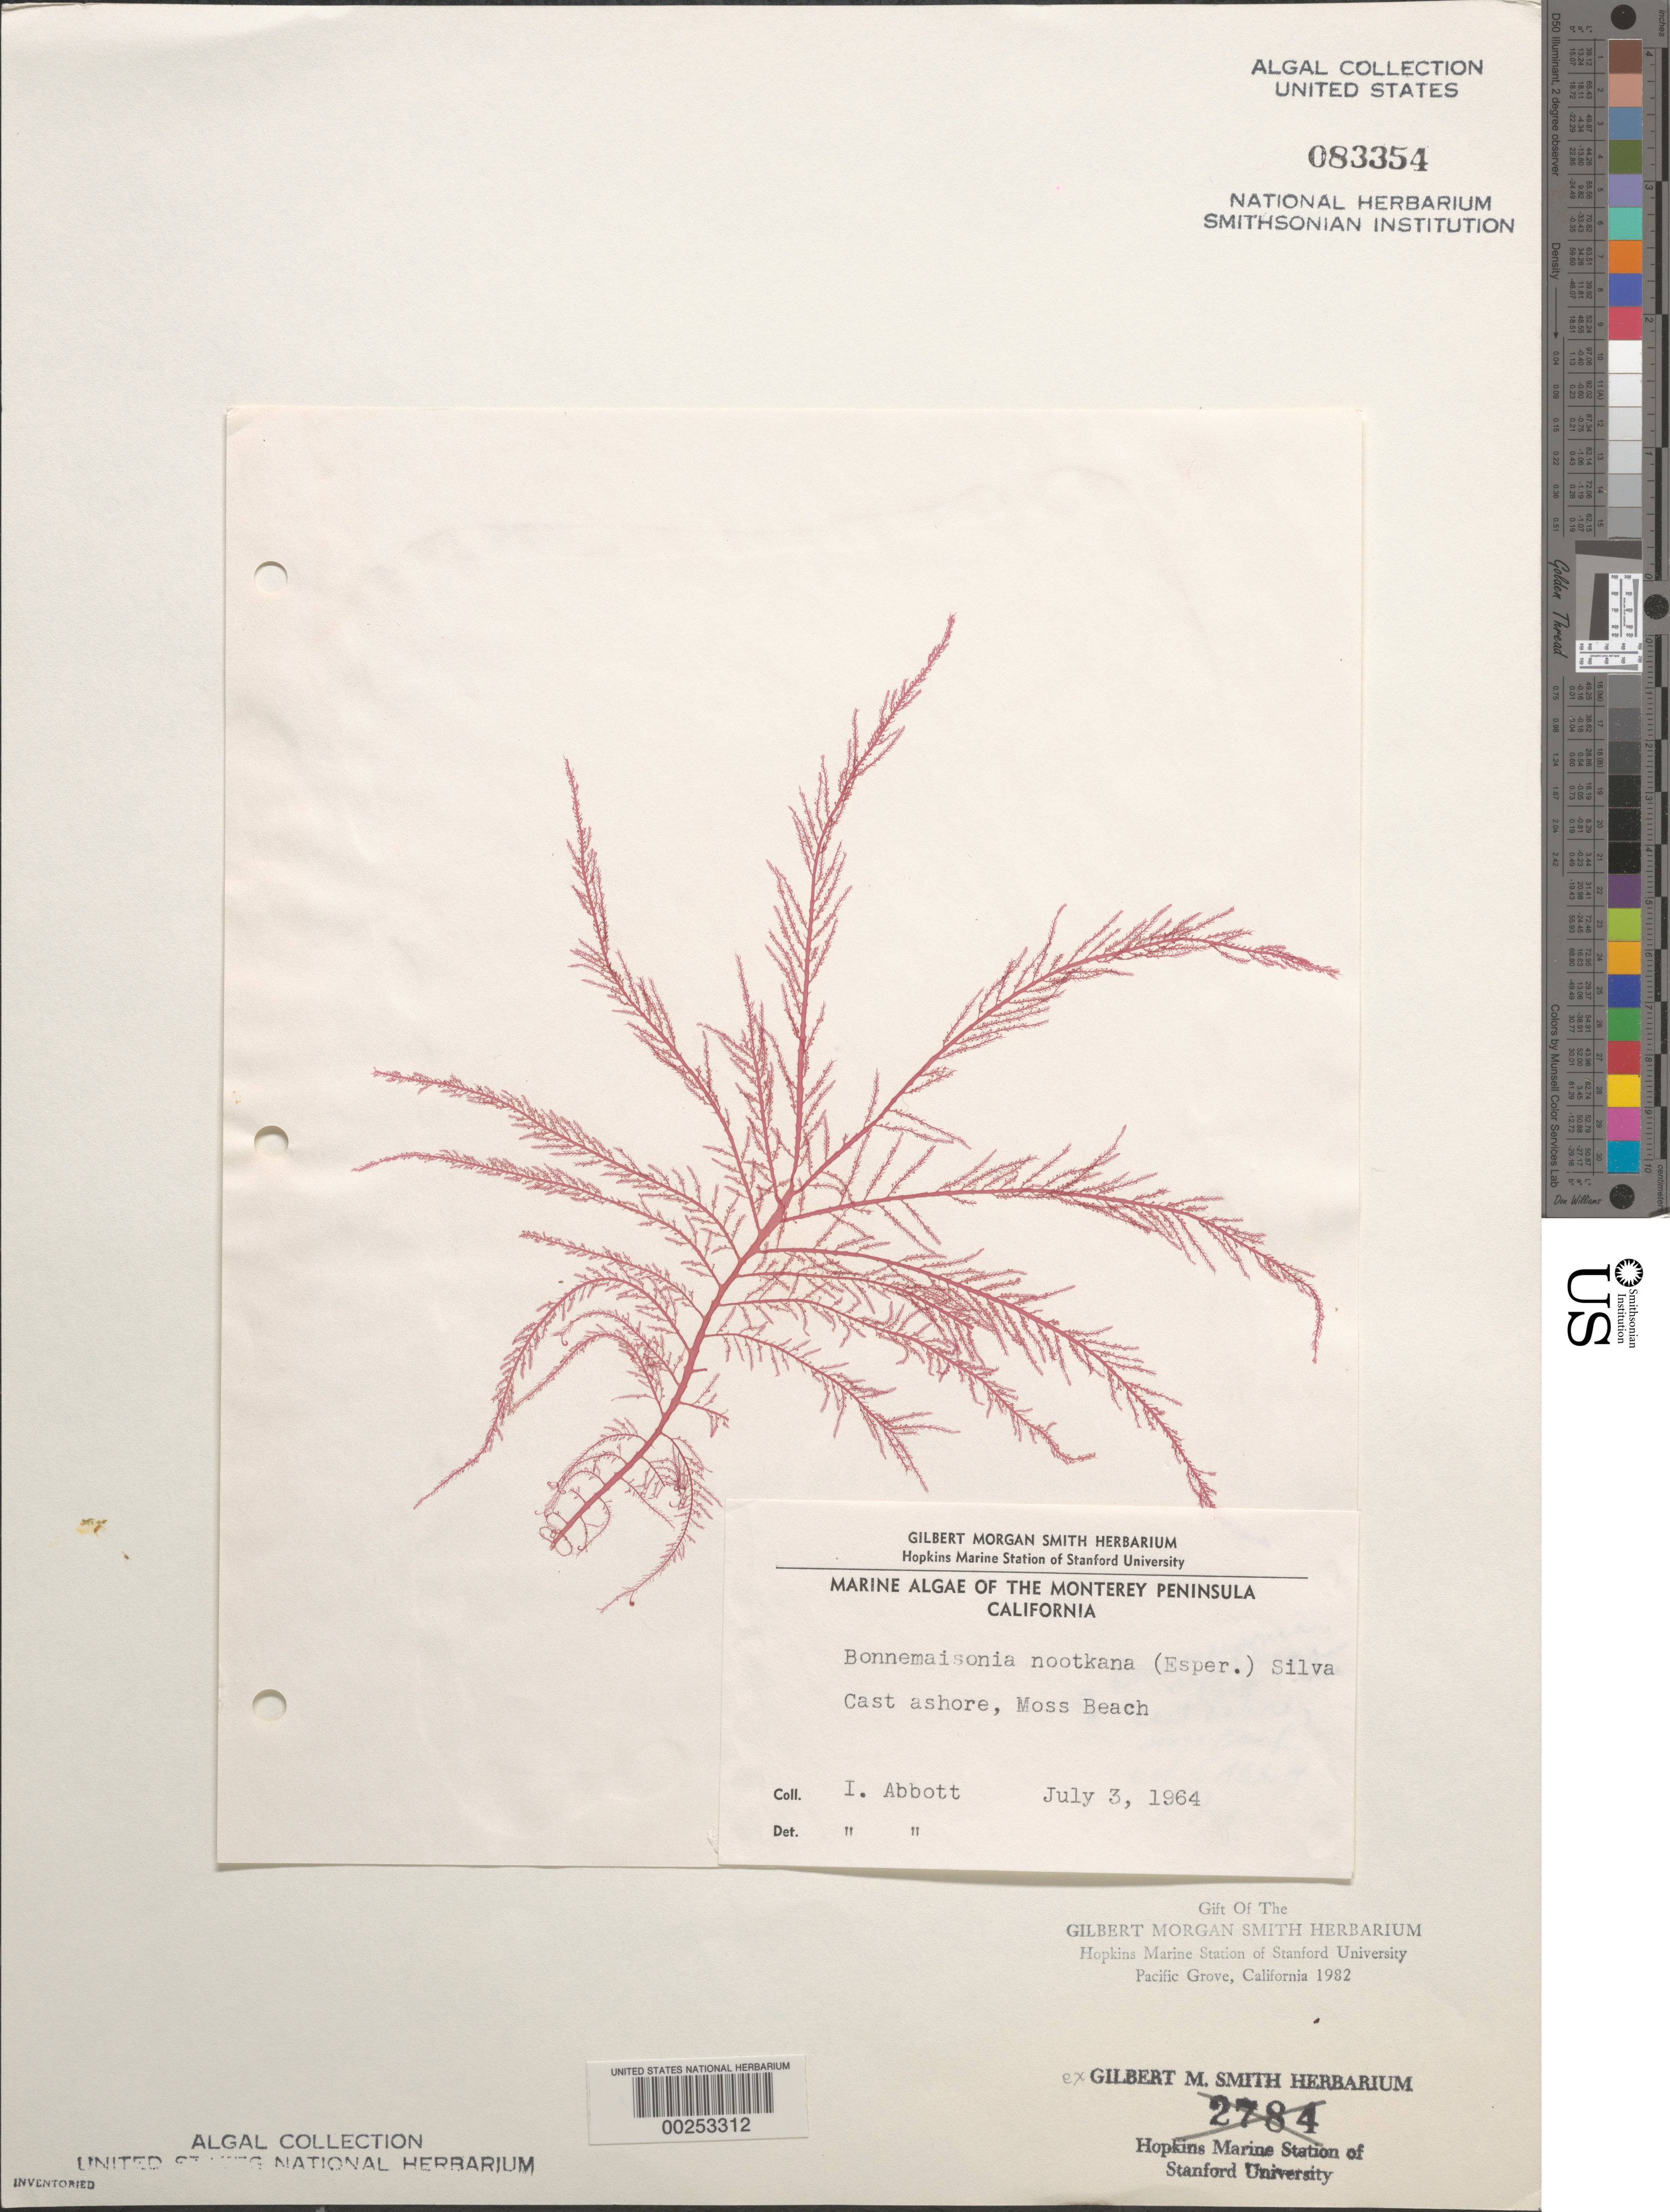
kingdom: Plantae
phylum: Rhodophyta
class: Florideophyceae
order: Bonnemaisoniales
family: Bonnemaisoniaceae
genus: Bonnemaisonia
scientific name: Bonnemaisonia nootkana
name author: (Esper) P.C. Silva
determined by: Abbott, Isabella A.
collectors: I. A. Abbott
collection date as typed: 03 Jul 1964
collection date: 1964-07-03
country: United States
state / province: California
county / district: Monterey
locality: Moss Beach, Monterey Peninsula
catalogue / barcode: US 83354